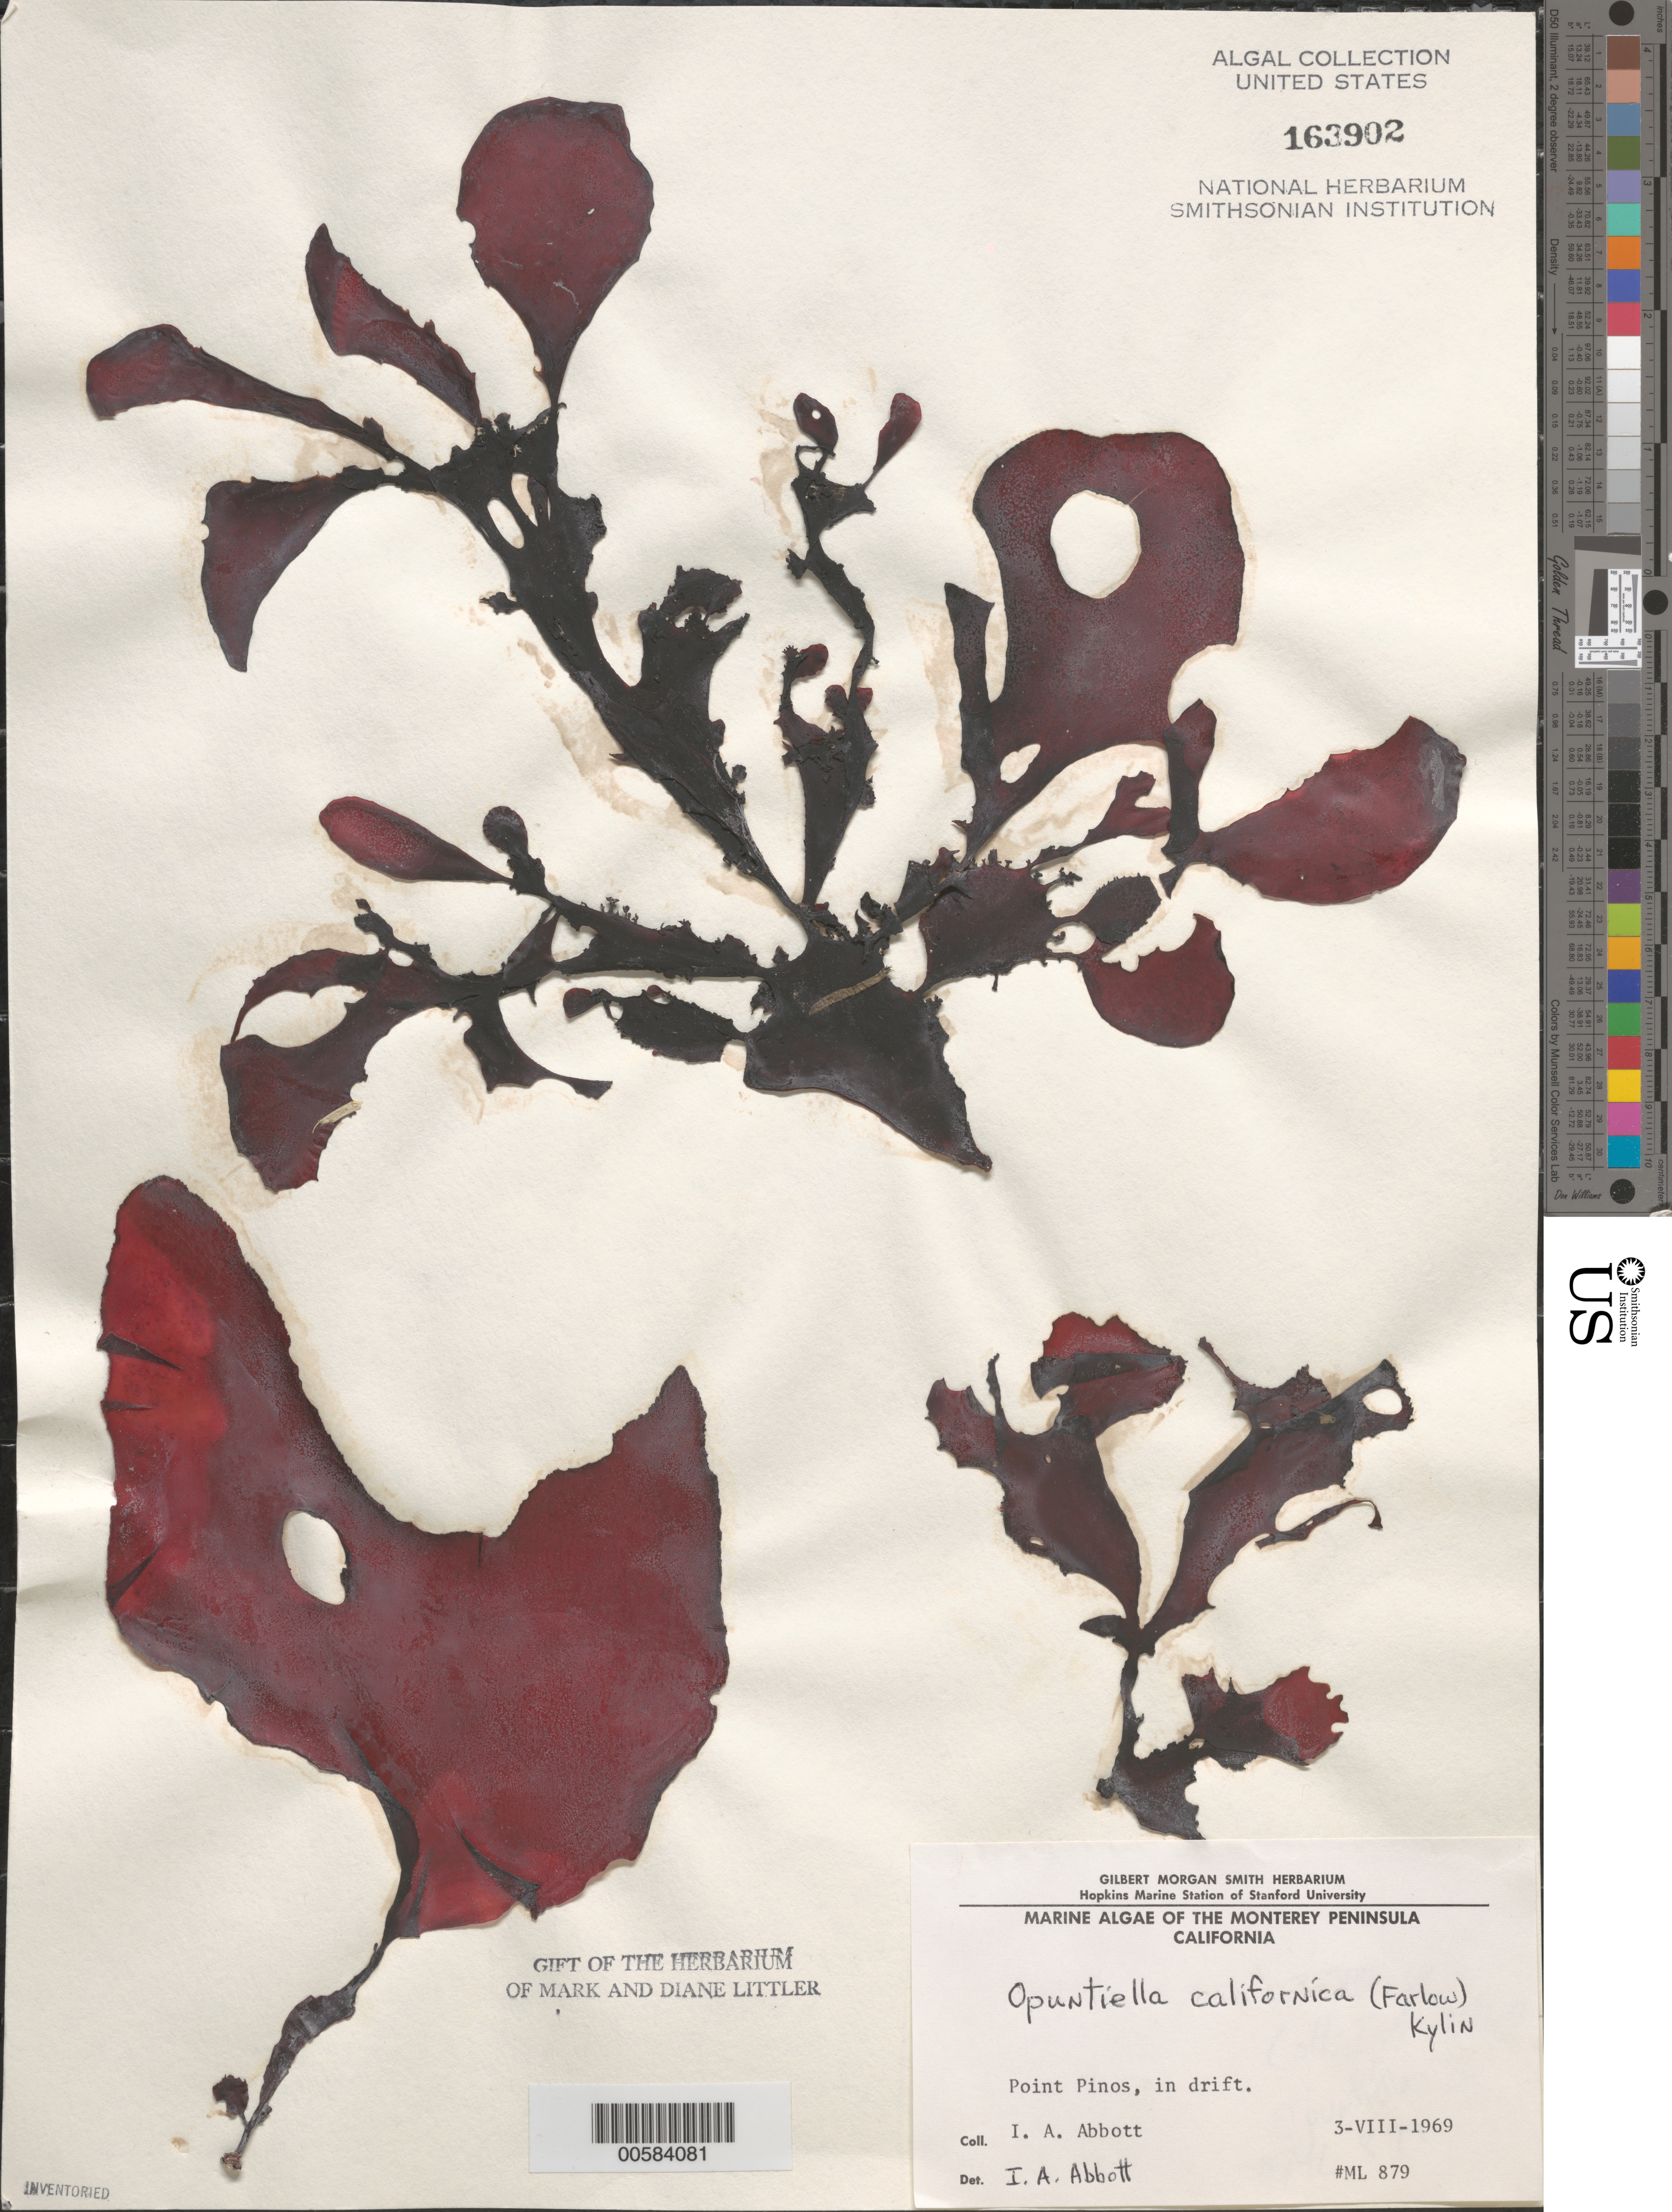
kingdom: Plantae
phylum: Rhodophyta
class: Florideophyceae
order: Gigartinales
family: Furcellariaceae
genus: Opuntiella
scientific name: Opuntiella californica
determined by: Abbott, Isabella A.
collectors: I. A. Abbott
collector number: ML 879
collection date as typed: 03 Aug 1969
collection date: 1969-08-03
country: United States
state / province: California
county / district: Monterey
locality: Point Pinos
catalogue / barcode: US 163902